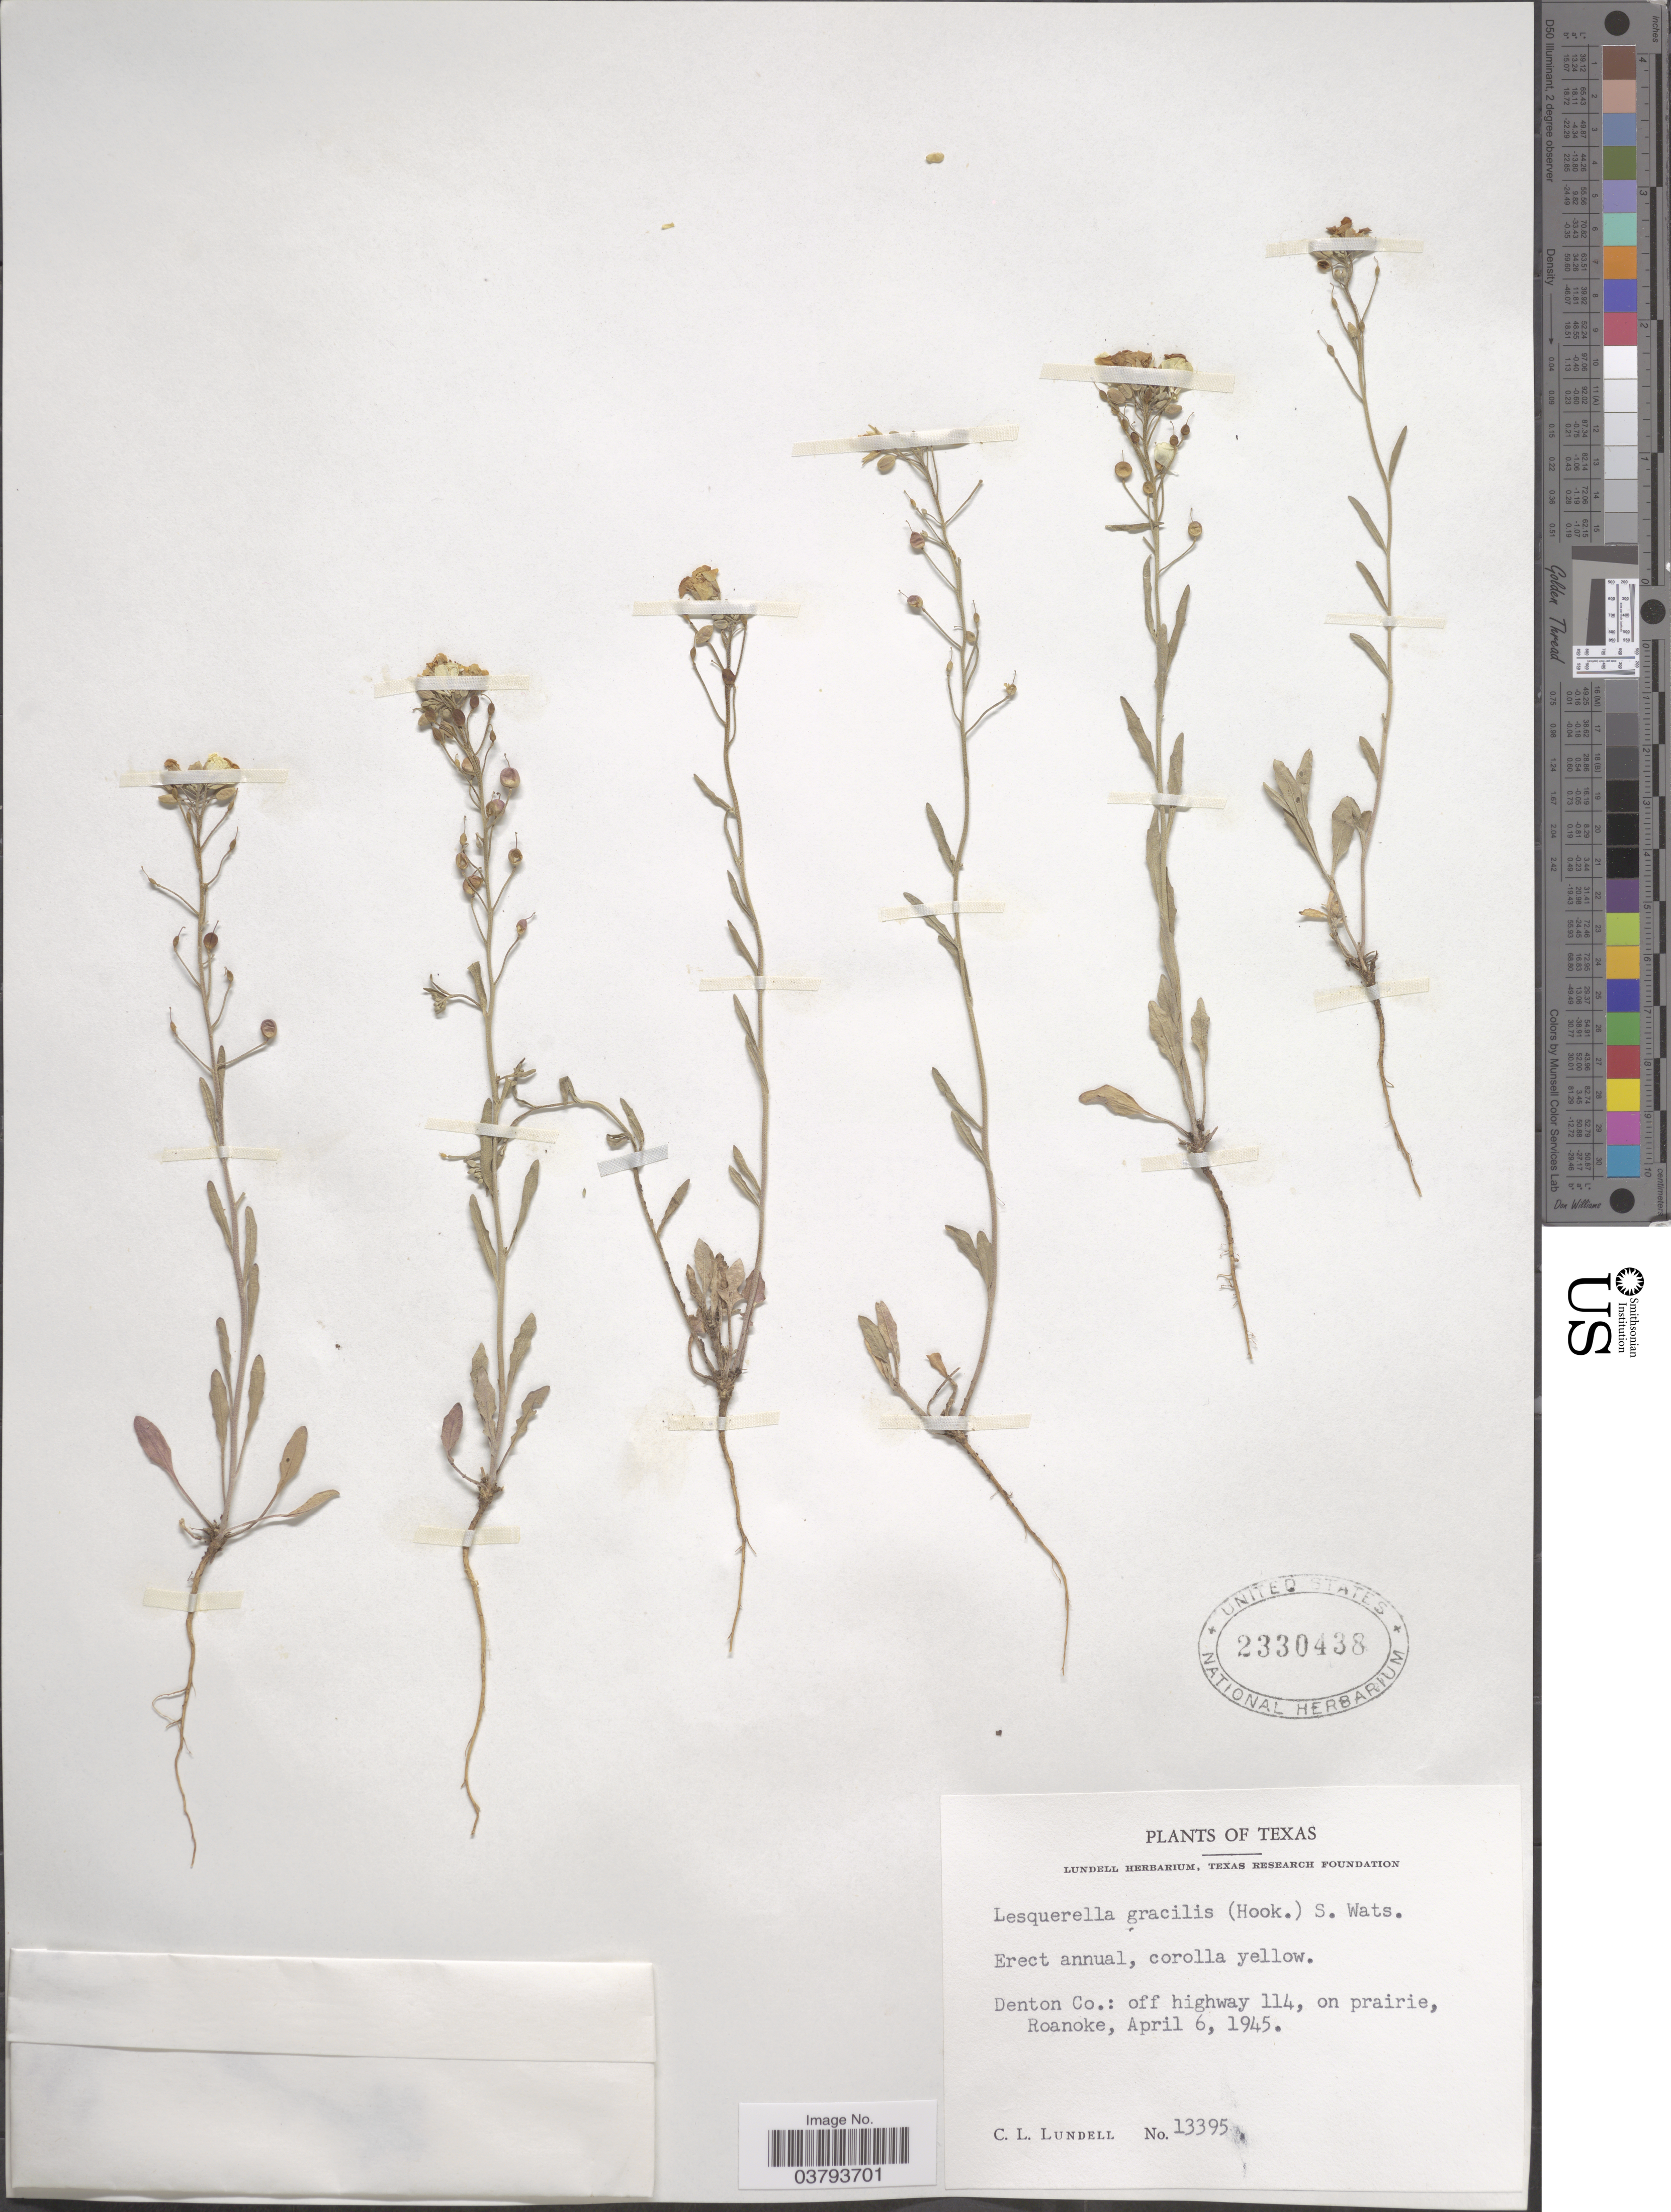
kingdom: Plantae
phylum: Tracheophyta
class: Magnoliopsida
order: Brassicales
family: Brassicaceae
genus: Lesquerella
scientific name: Lesquerella gracilis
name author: (Hook.) S. Watson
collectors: C. L. Lundell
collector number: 13395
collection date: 1945-04-06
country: United States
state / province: Texas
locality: Denton Co.: off highway 114, on prairie, Roanoke.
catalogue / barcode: US 2330438